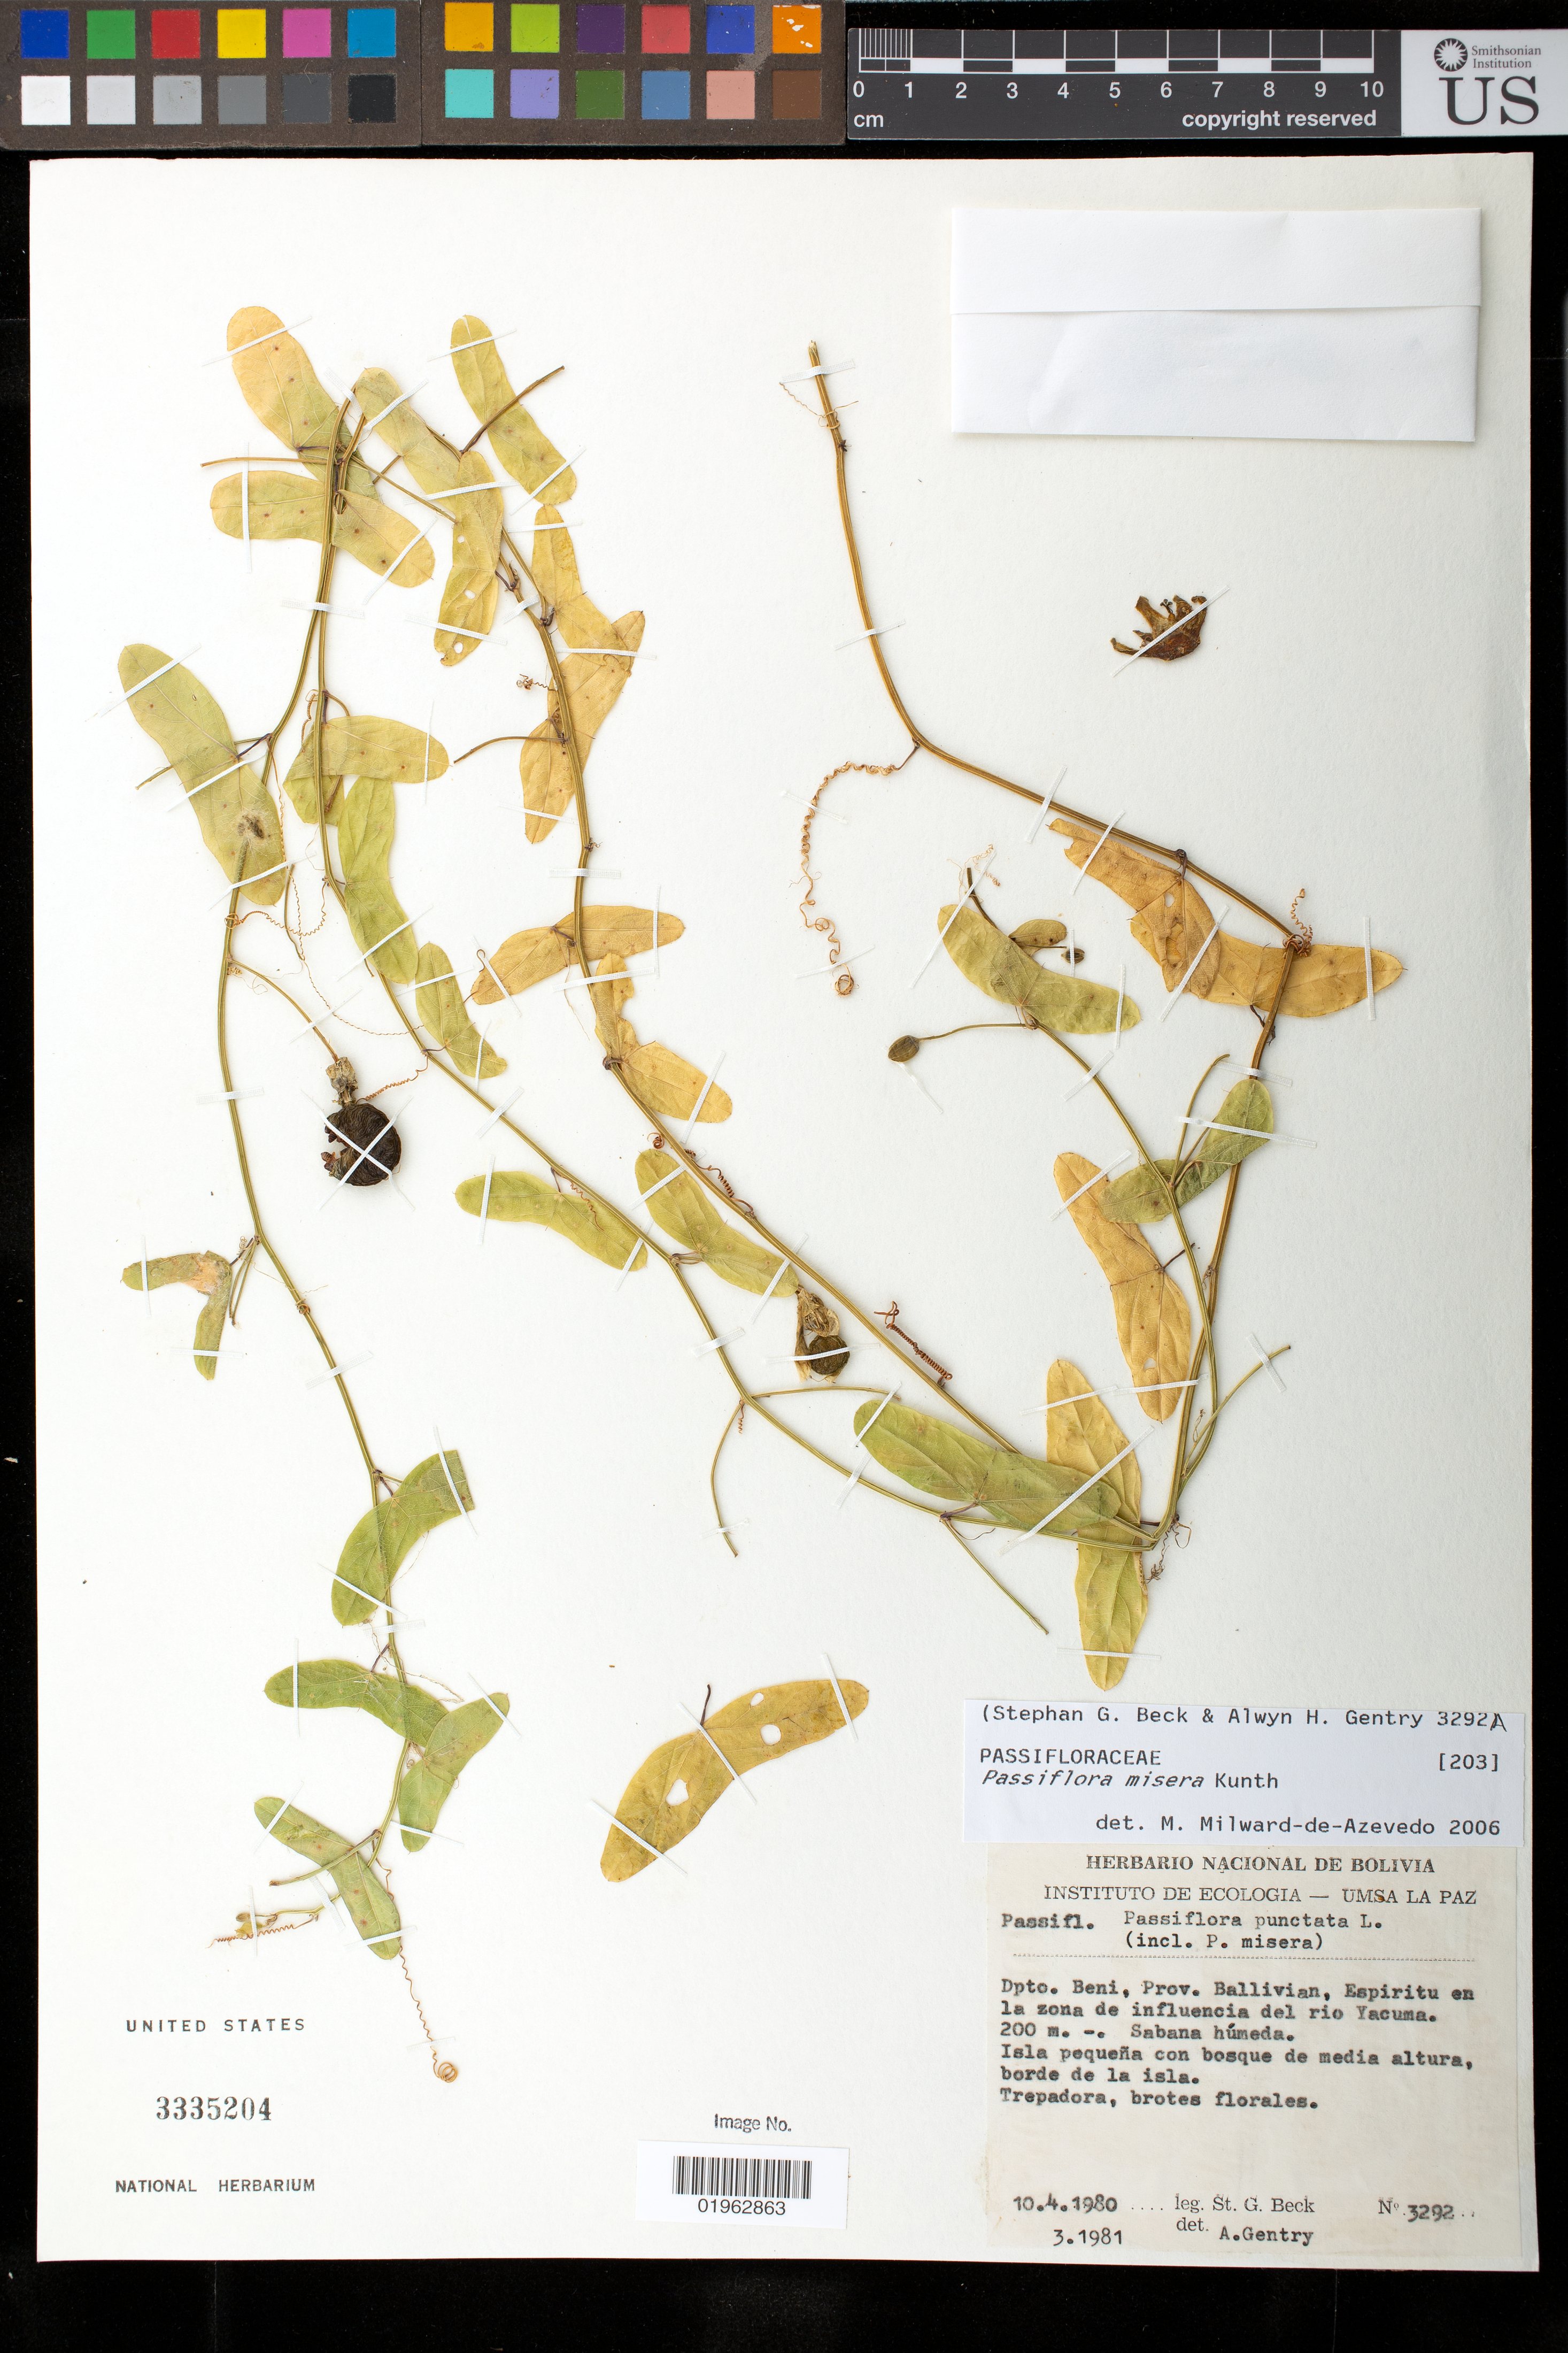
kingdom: Plantae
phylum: Tracheophyta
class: Magnoliopsida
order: Malpighiales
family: Passifloraceae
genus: Passiflora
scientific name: Passiflora misera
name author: Kunth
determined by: Azevedo, M. A. Milward de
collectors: S. G. Beck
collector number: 3292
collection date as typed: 10.4.1980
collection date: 1980-04-10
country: Bolivia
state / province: Beni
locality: Dpto. Beni, Prov. Ballivian, Espiritu en la zona de influencia del rio Yacuma.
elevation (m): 200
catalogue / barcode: US 3335204